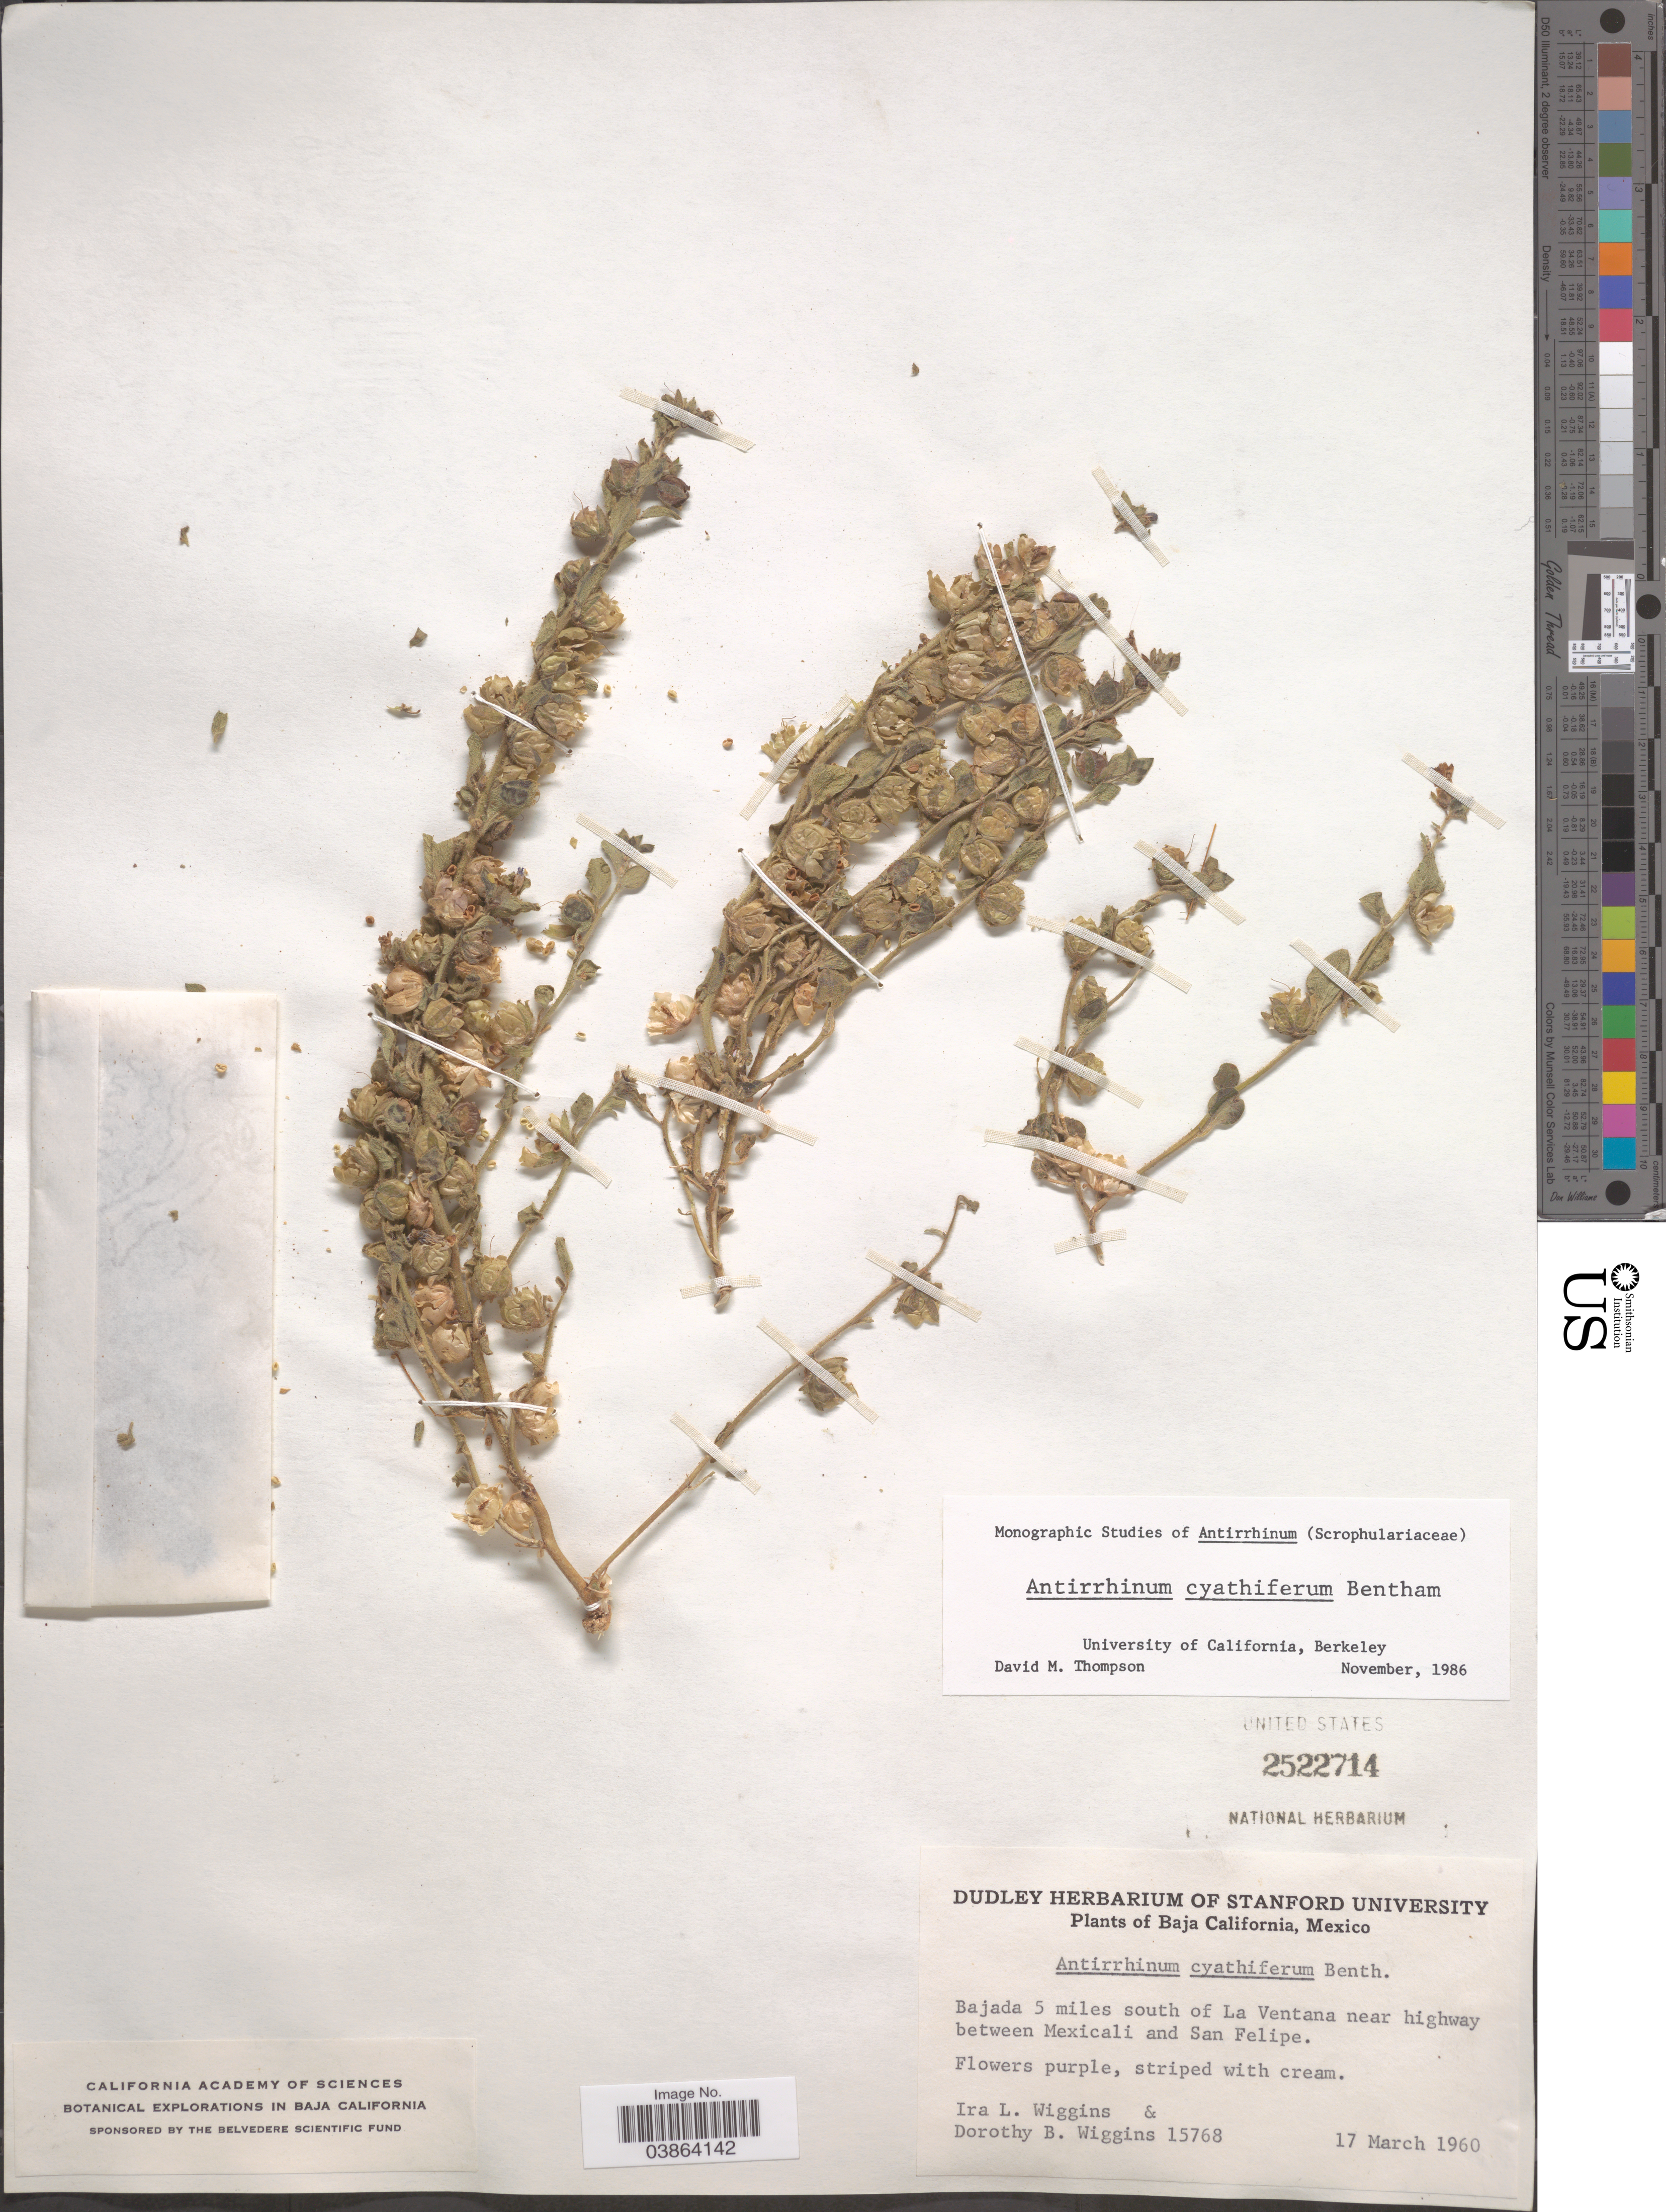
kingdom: Plantae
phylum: Tracheophyta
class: Magnoliopsida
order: Lamiales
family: Plantaginaceae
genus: Pseudorontium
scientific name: Pseudorontium cyathiferum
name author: (Benth.) Rothm.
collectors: I. L. Wiggins & D. B. Wiggins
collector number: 15768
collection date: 1960-03-17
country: Mexico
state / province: Baja California Norte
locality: Bajada 5 miles south of La Ventana near highway between Mexicali and San Felipe.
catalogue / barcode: US 2522714